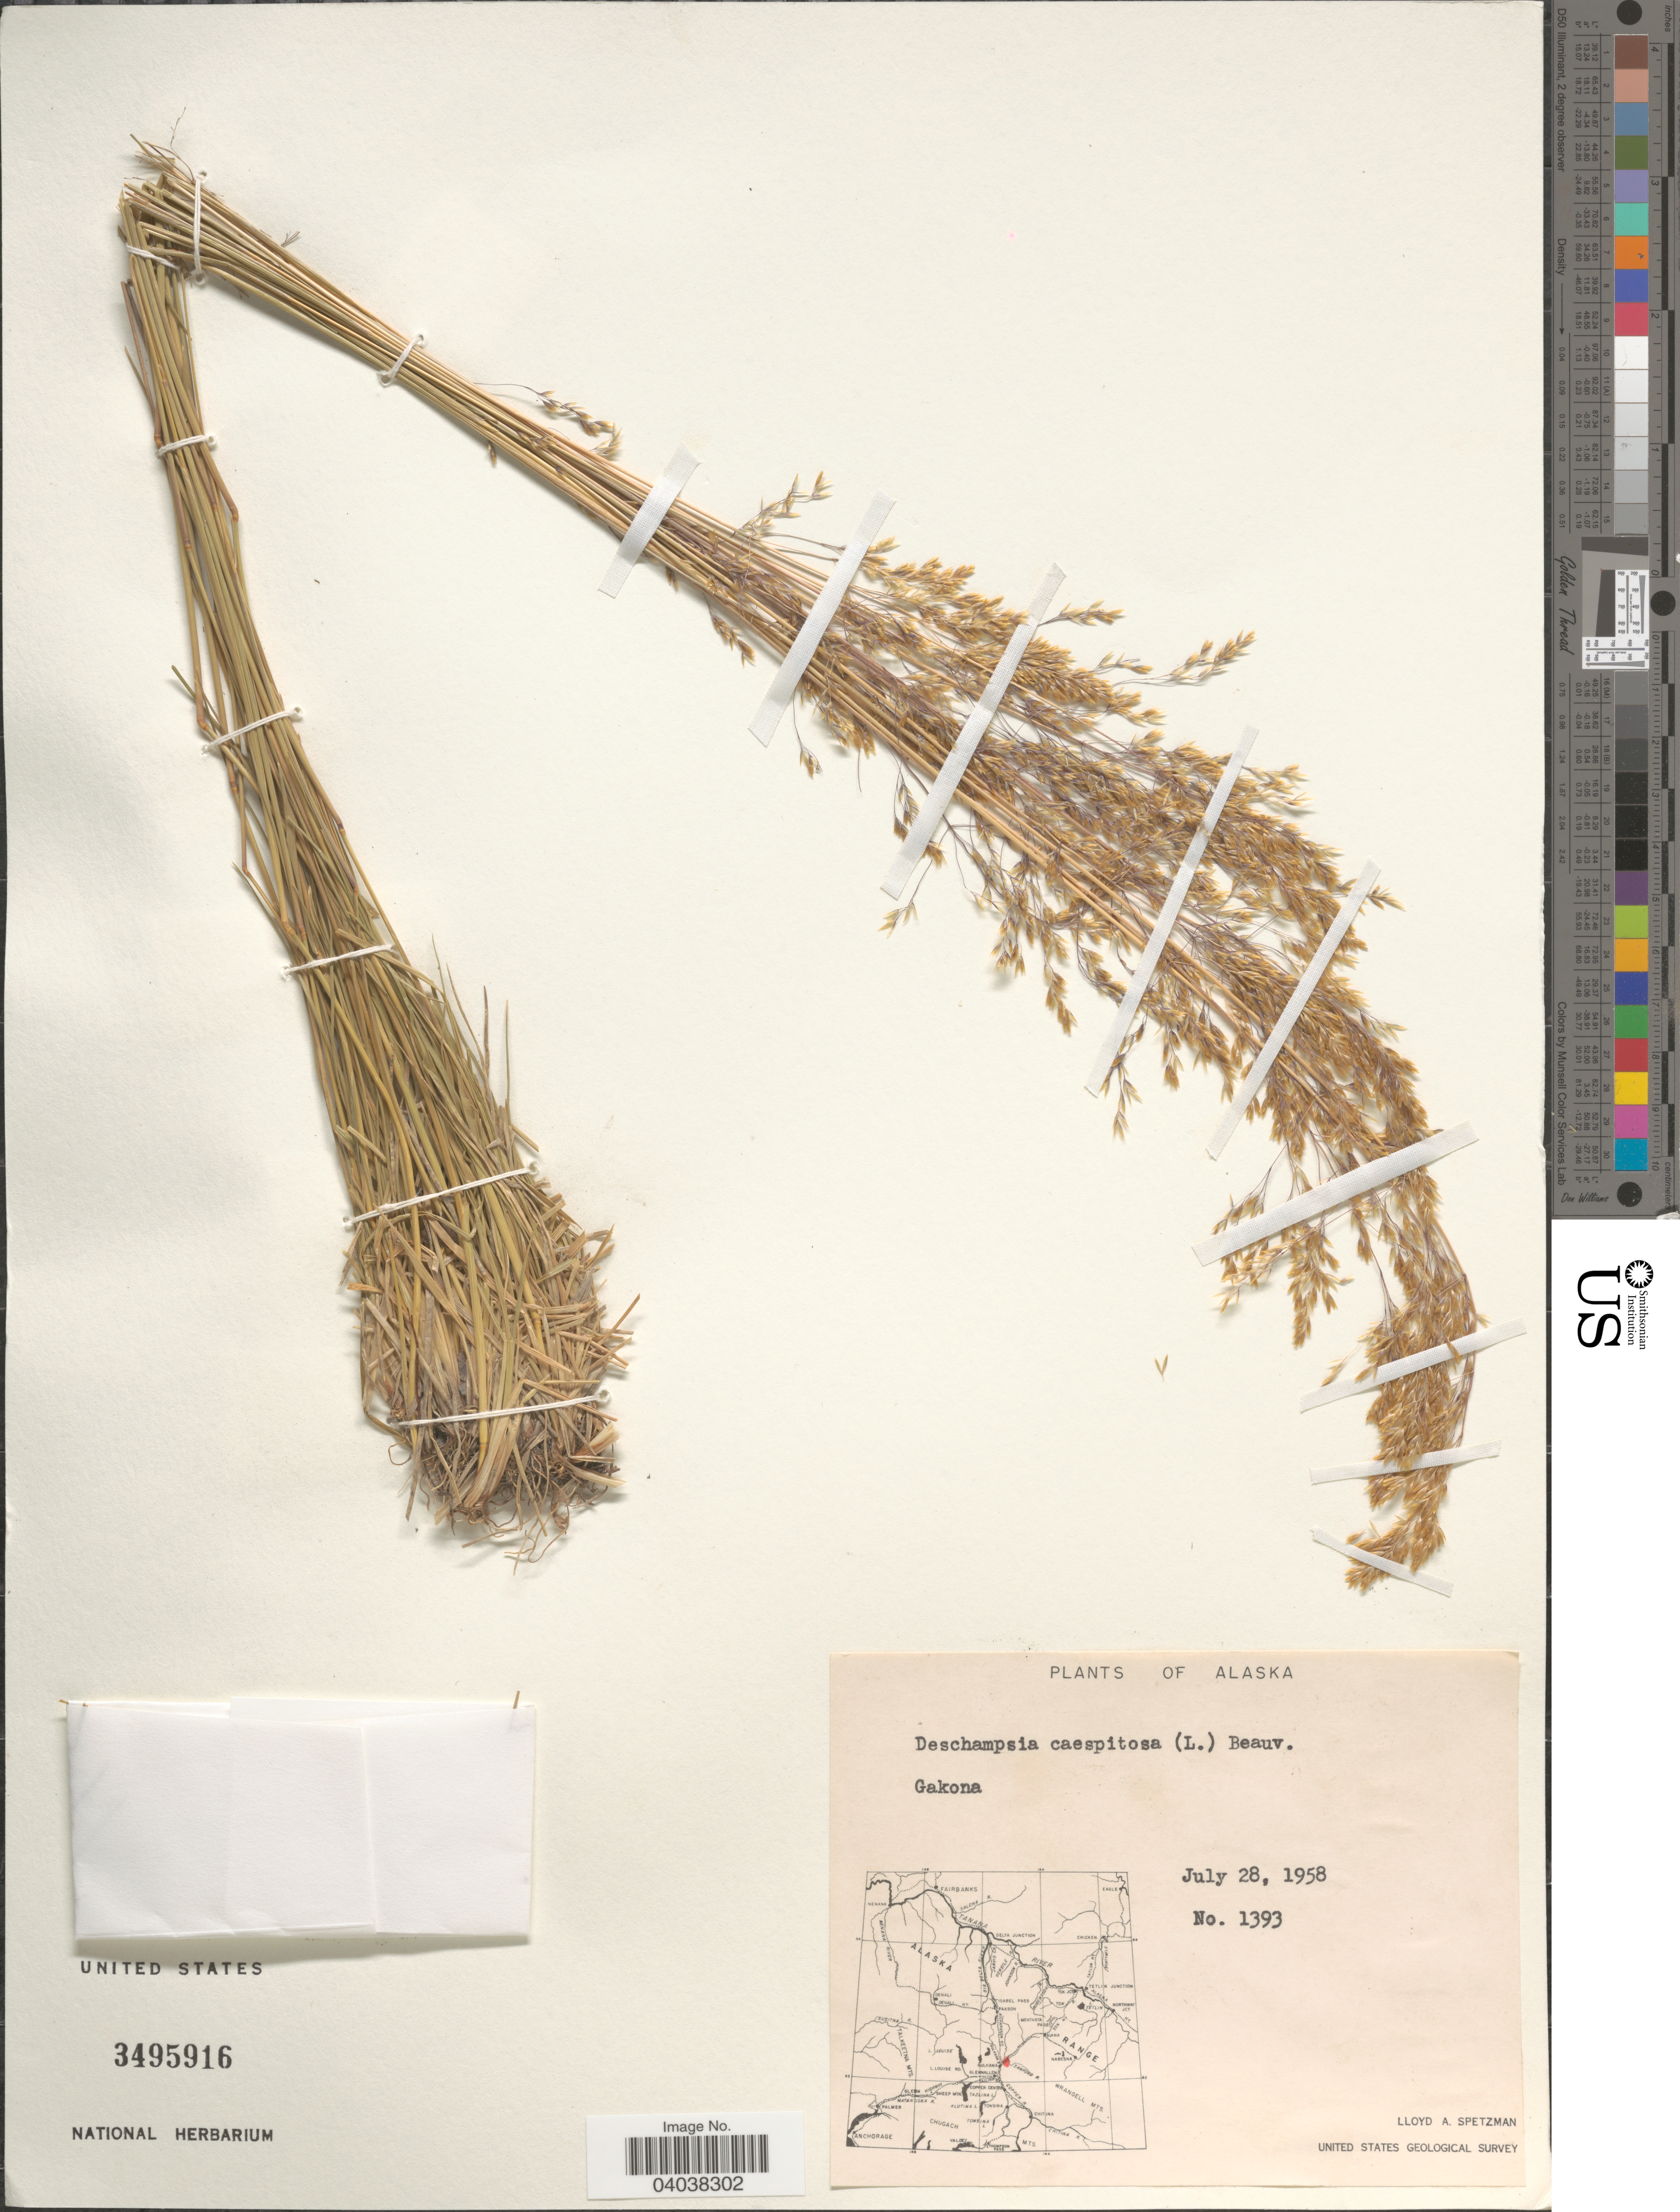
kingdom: Plantae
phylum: Tracheophyta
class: Liliopsida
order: Poales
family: Poaceae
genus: Deschampsia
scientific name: Deschampsia cespitosa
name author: (L.) P. Beauv.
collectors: L. Spetzman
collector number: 1393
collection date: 1958-07-28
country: United States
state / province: Alaska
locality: Gakona.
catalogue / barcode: US 3495916